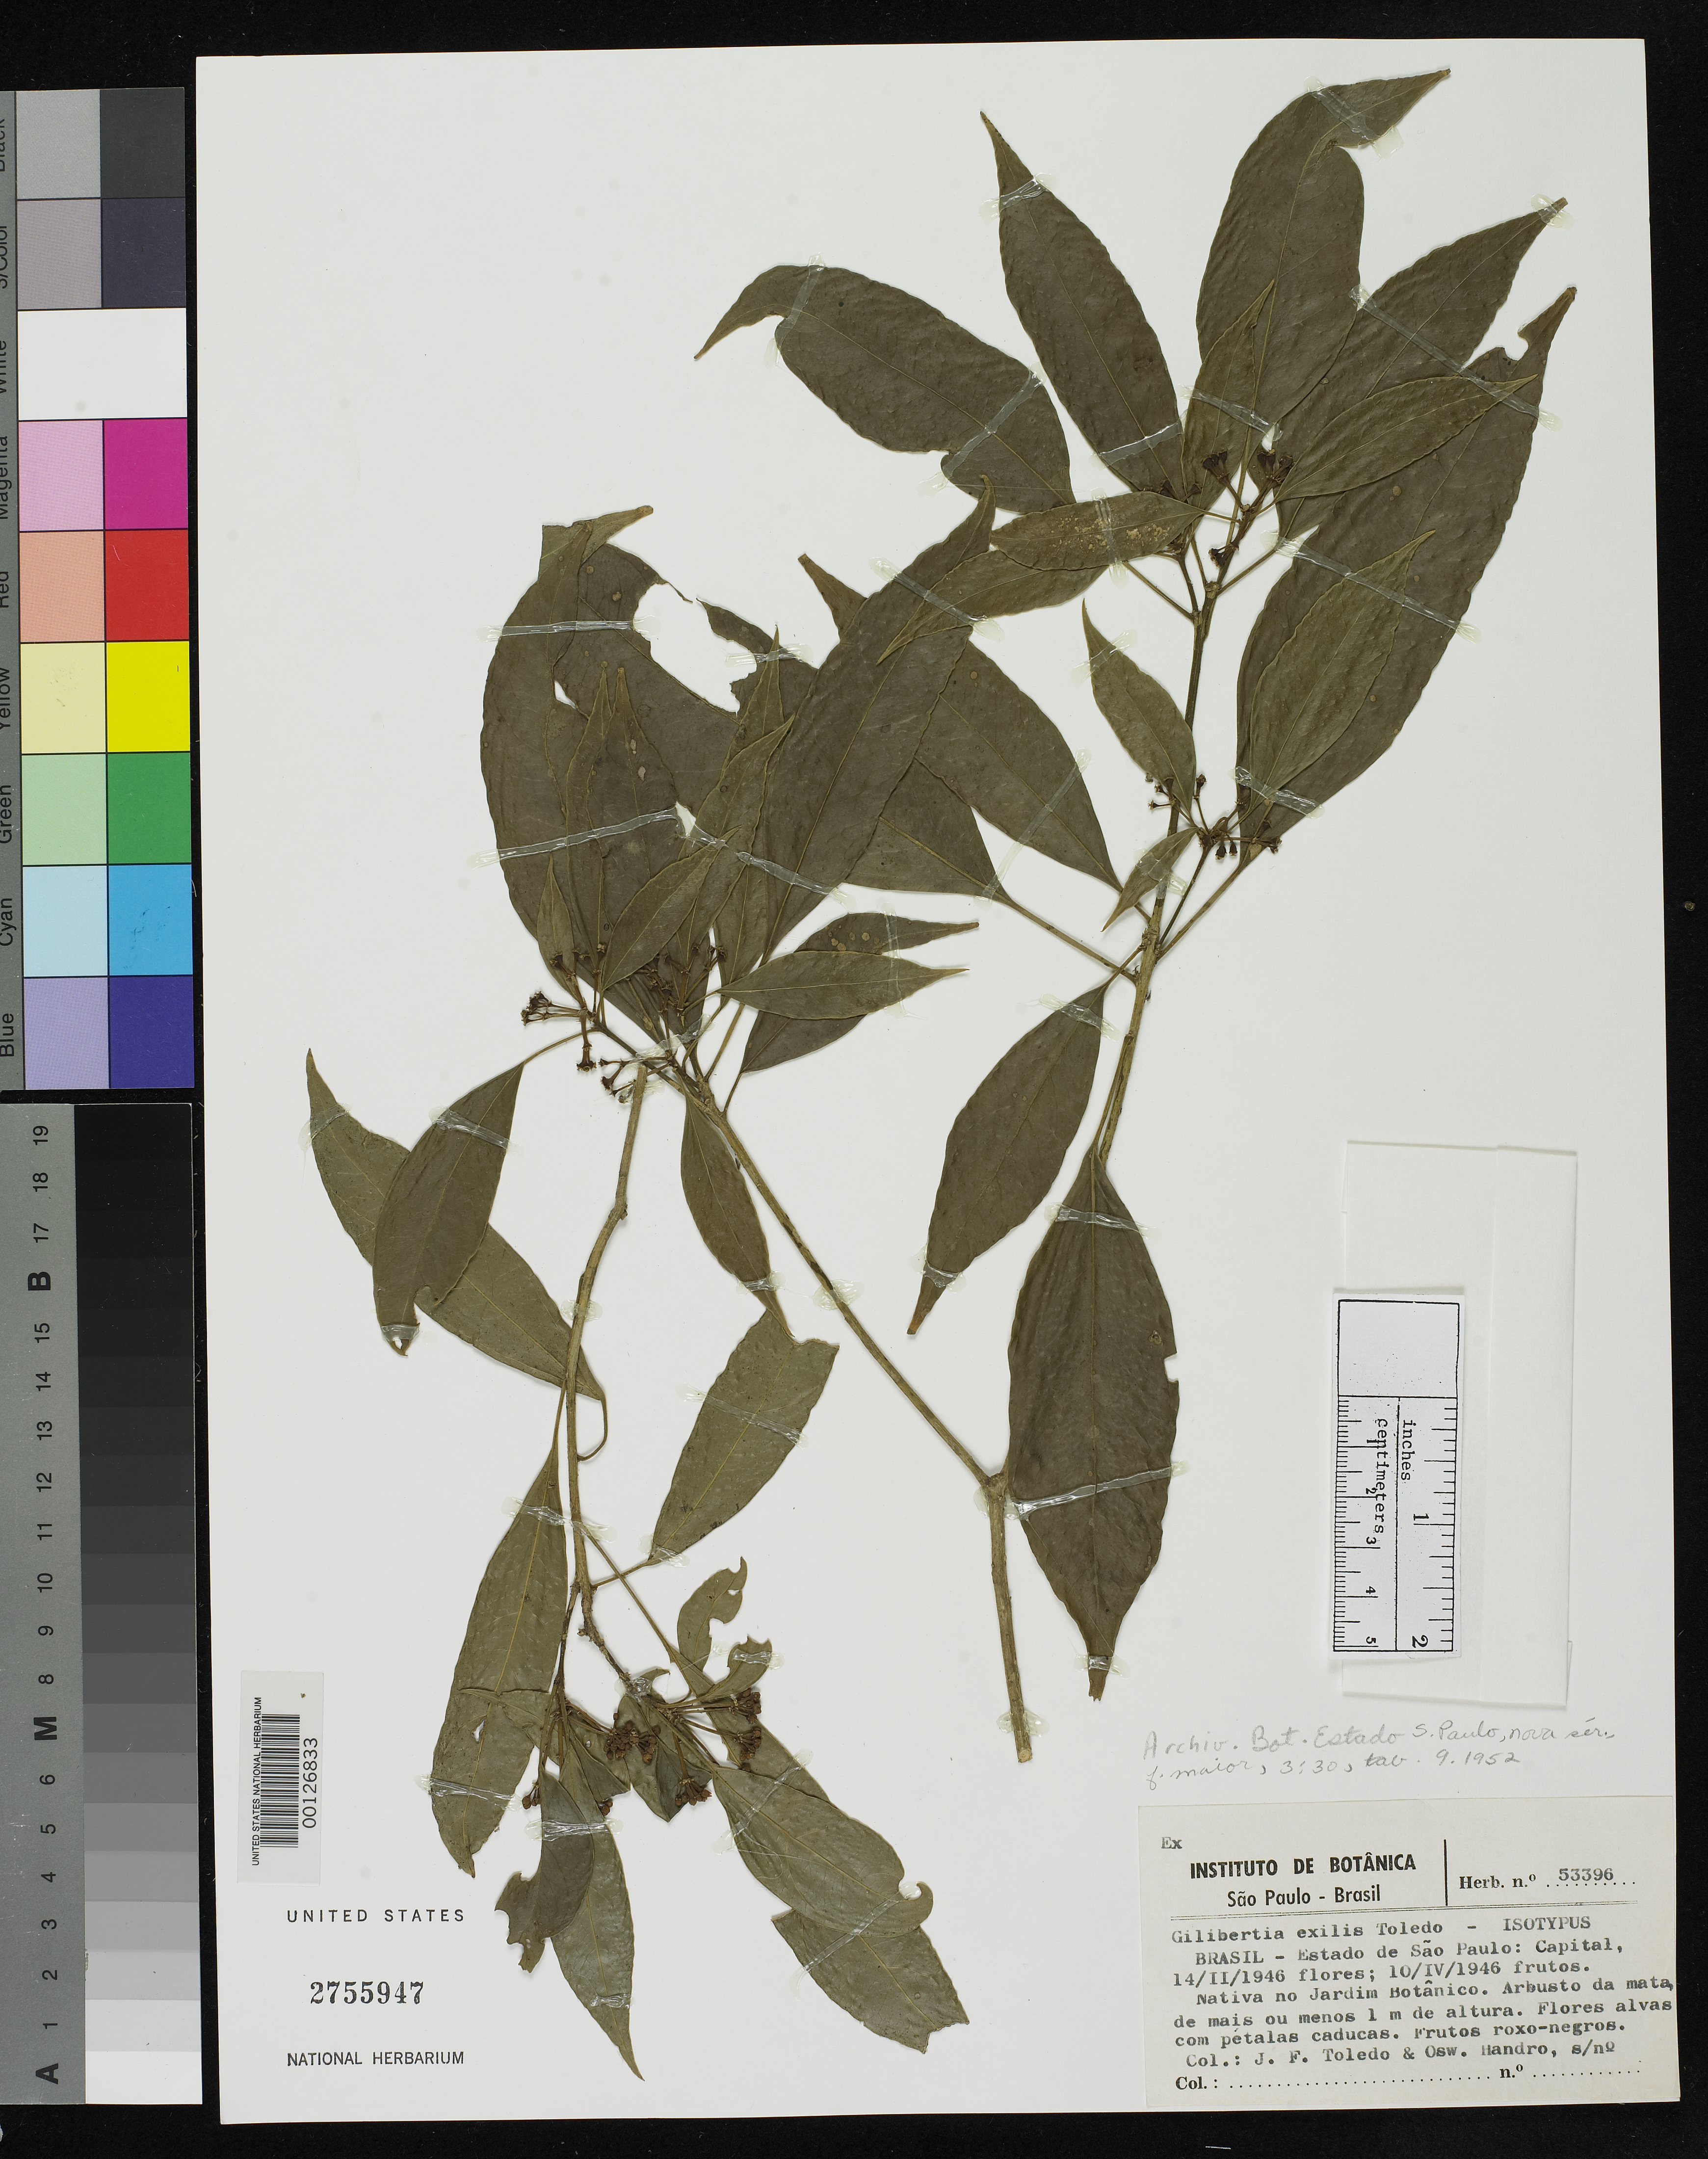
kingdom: Plantae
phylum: Tracheophyta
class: Magnoliopsida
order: Apiales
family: Araliaceae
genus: Gilibertia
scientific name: Gilibertia exilis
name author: Toledo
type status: Isotype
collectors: J. F. Toledo & O. Handro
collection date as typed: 10 Apr 1946 and 14 Feb 1946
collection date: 1946-02-14,1946-04-10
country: Brazil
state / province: São Paulo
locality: Sao Paulo, Instituto de Botanica.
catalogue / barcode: US 2755947